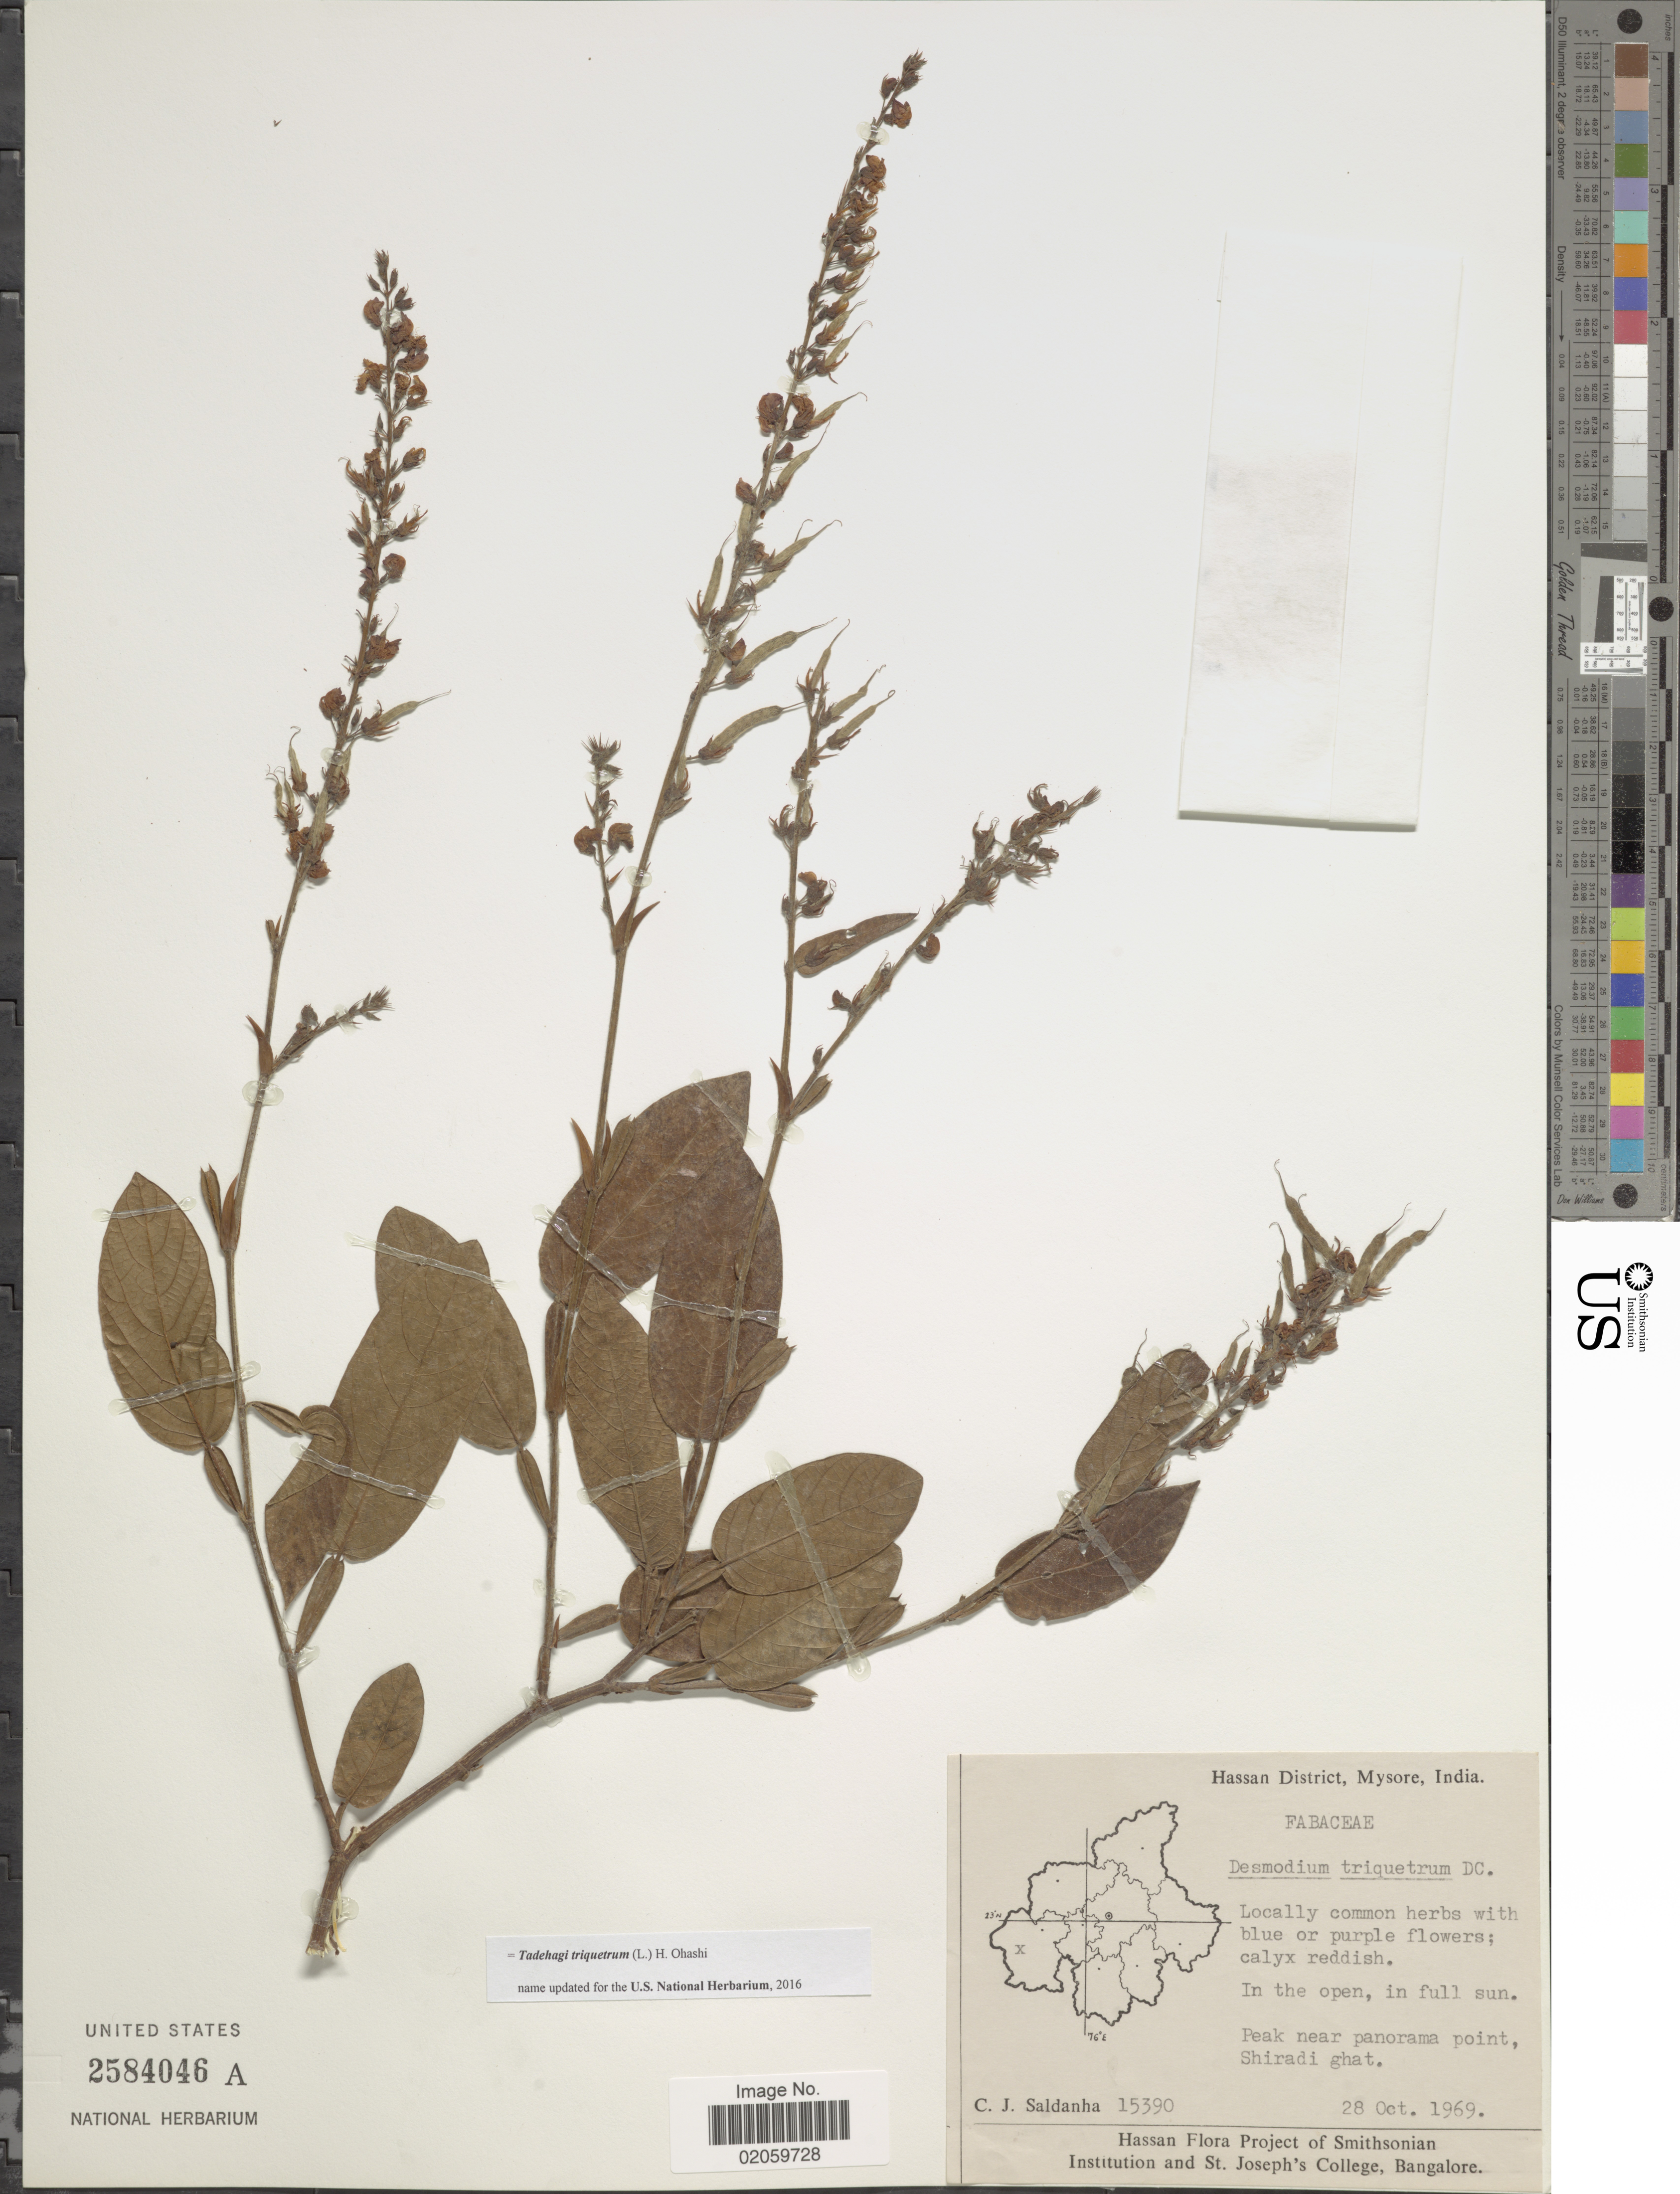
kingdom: Plantae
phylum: Tracheophyta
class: Magnoliopsida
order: Fabales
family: Fabaceae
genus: Tadehagi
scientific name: Tadehagi triquetrum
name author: (L.) H. Ohashi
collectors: C. J. Saldanha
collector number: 15390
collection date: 1969-10-28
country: India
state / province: Karnataka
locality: Hassan District, Mysore, Peak near panorama point, Shiradi ghat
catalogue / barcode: US 2584046A